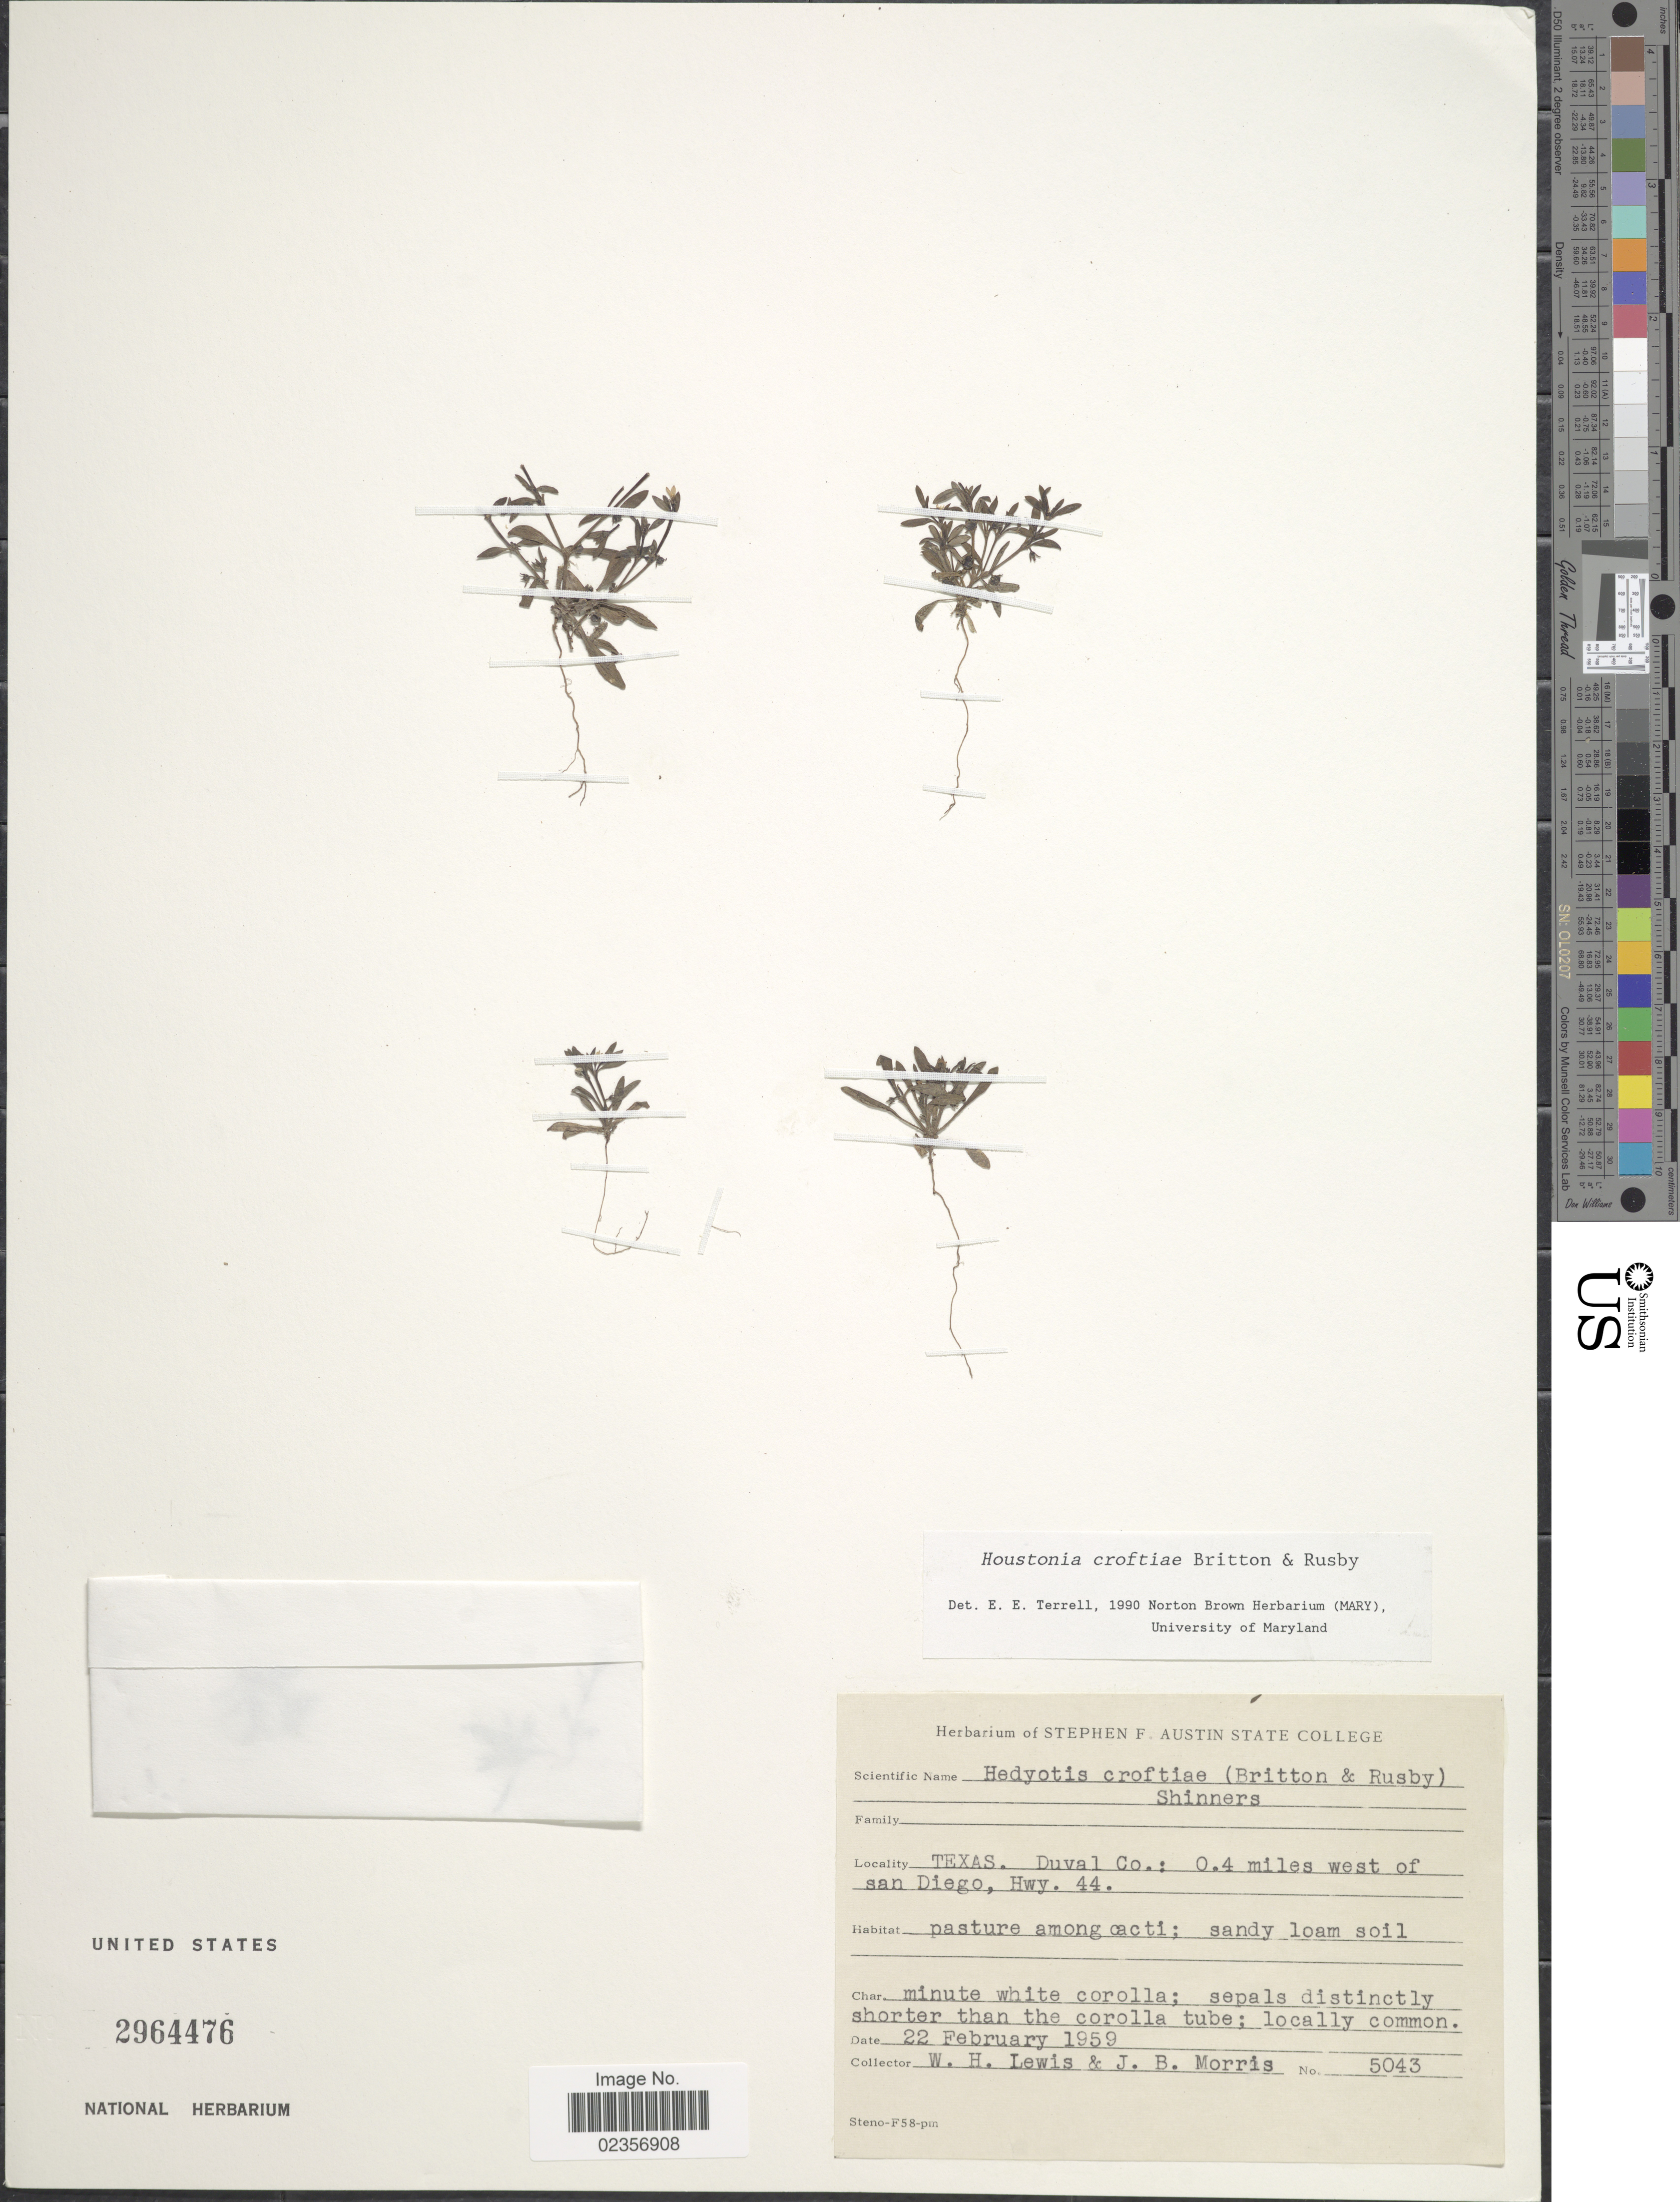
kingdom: Plantae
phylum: Tracheophyta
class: Magnoliopsida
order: Gentianales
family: Rubiaceae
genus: Houstonia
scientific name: Houstonia croftiae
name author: Britton & Rusby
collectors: W. H. Lewis & J. Morris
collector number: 5043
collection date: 1959-02-22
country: United States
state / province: Texas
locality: Duval Co.: 0.4 miles west of san Diego, Hwy. 44.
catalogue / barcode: US 2964476